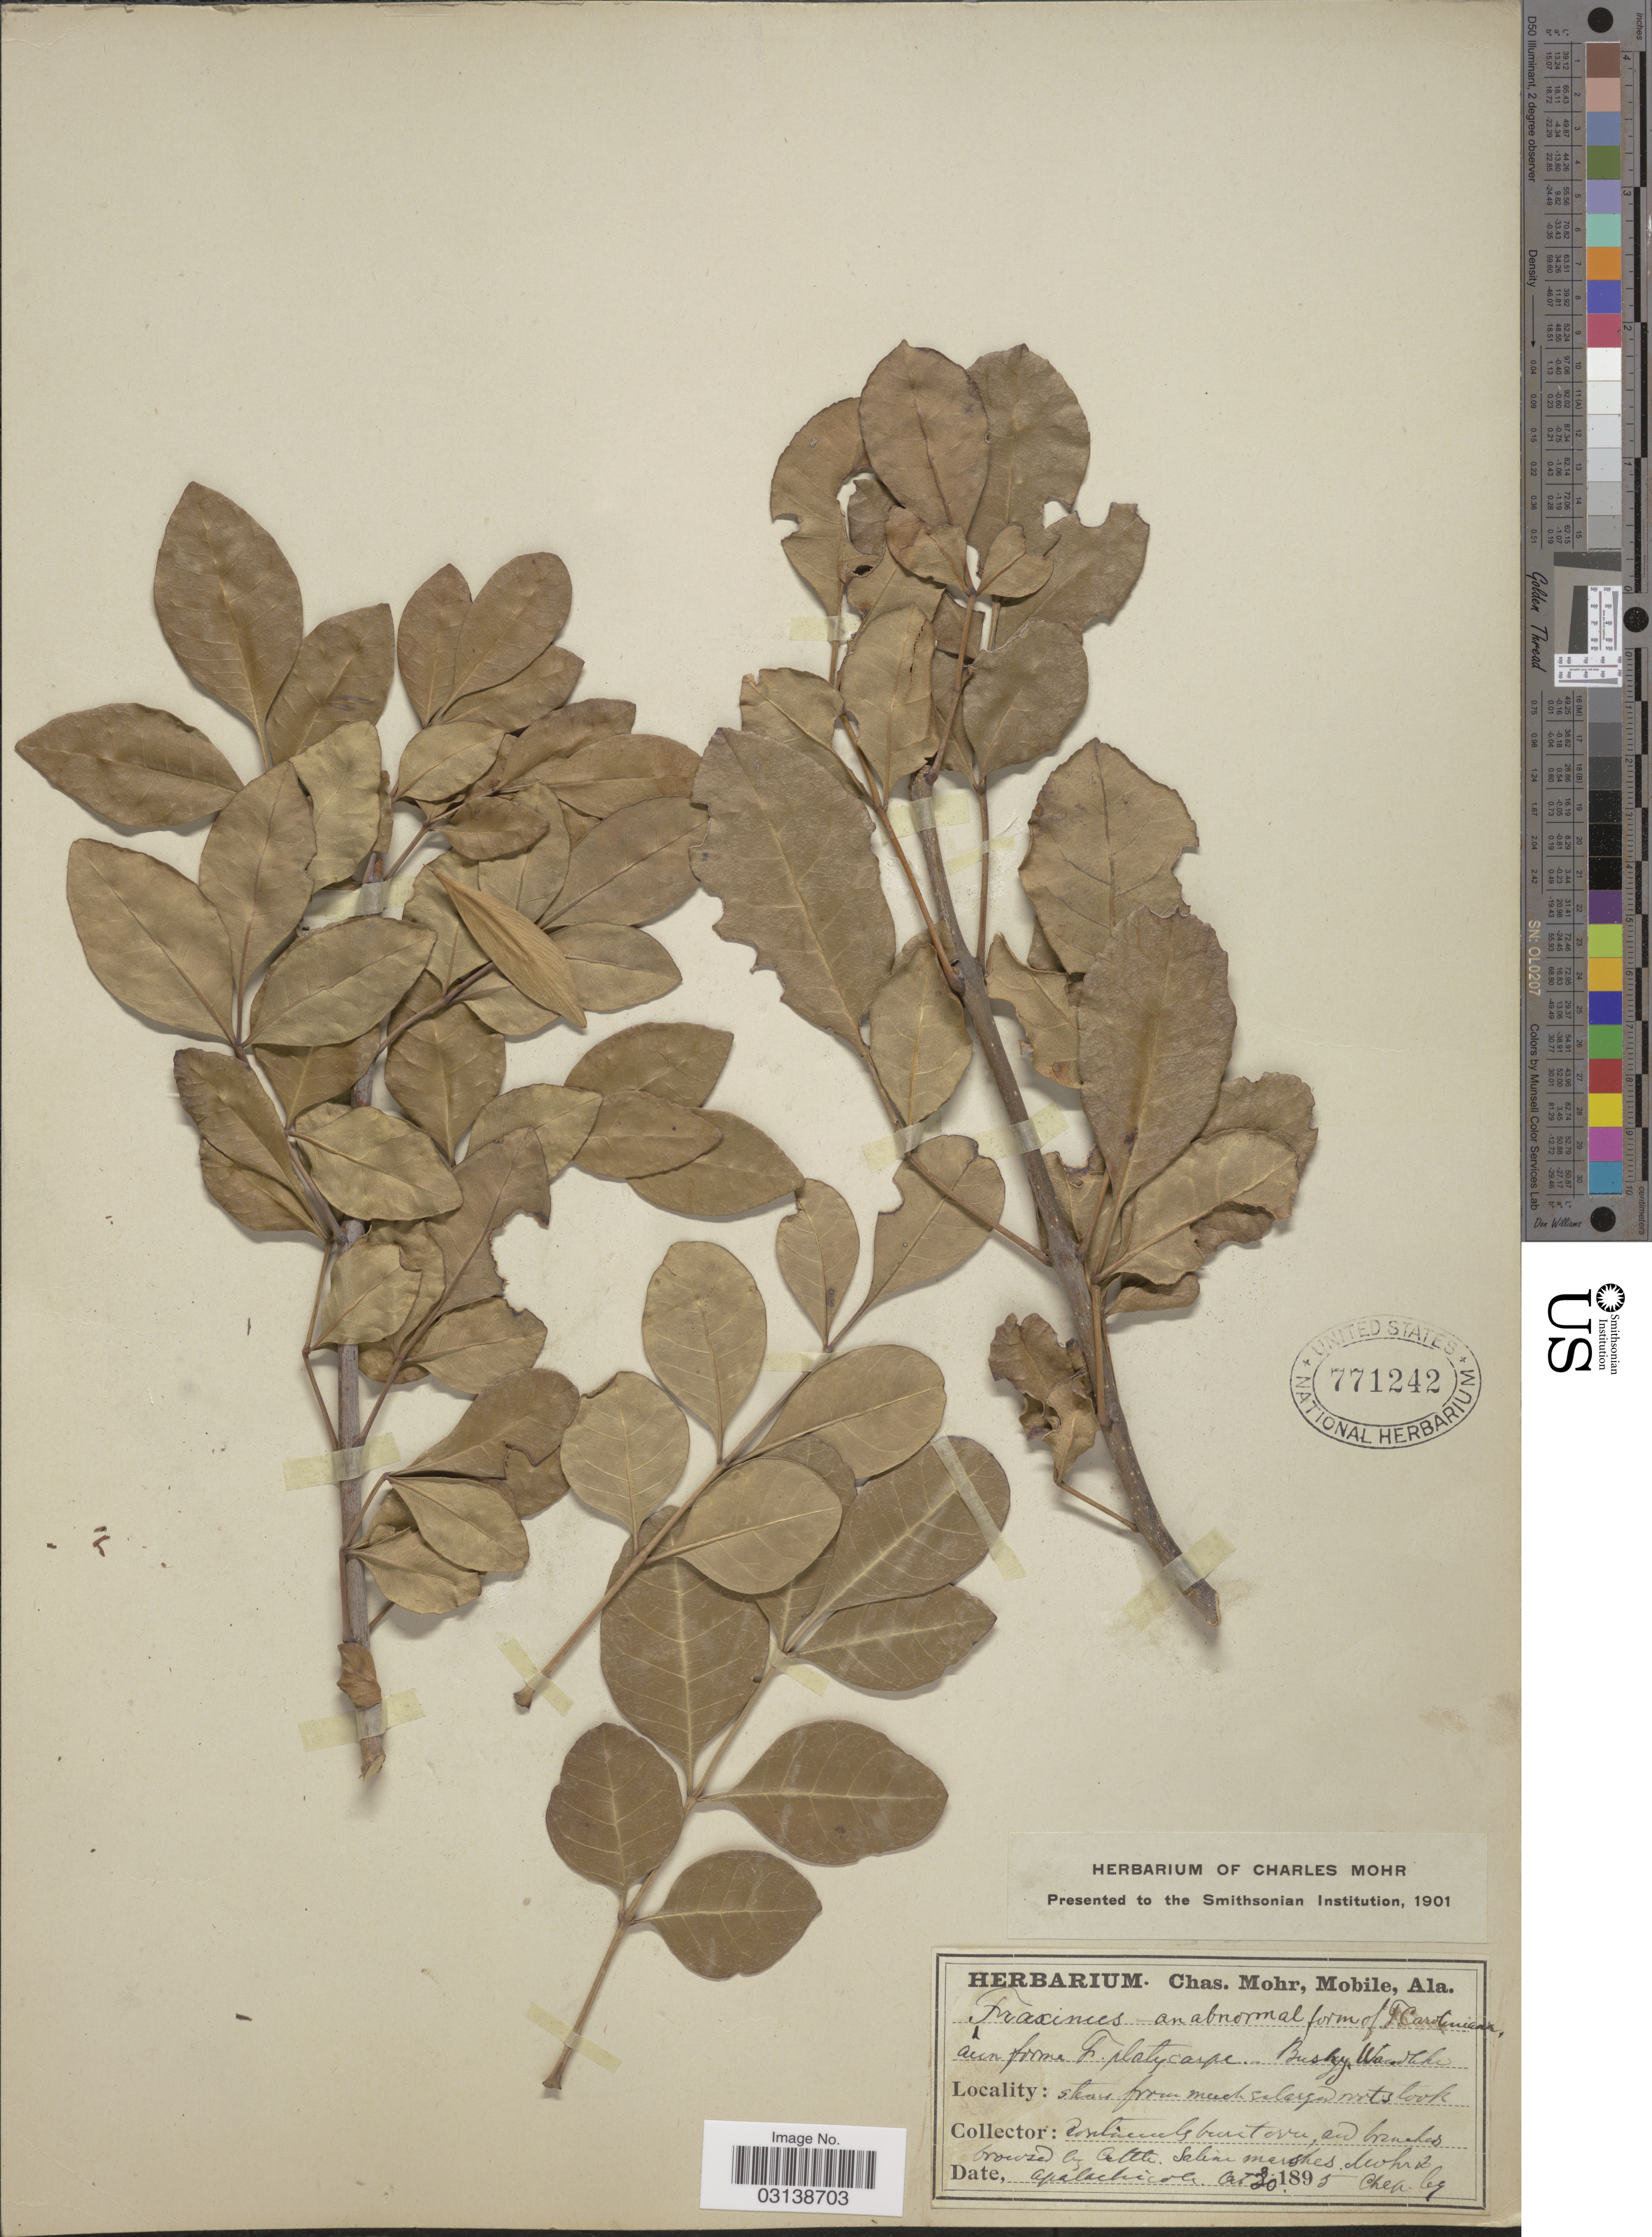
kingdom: Plantae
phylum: Tracheophyta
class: Magnoliopsida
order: Lamiales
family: Oleaceae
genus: Fraxinus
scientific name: Fraxinus caroliniana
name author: Mill.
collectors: Mohr, C. T. (herbarium) & Chap.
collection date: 1895-10-20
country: United States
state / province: Florida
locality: Apalachicola.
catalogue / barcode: US 771242